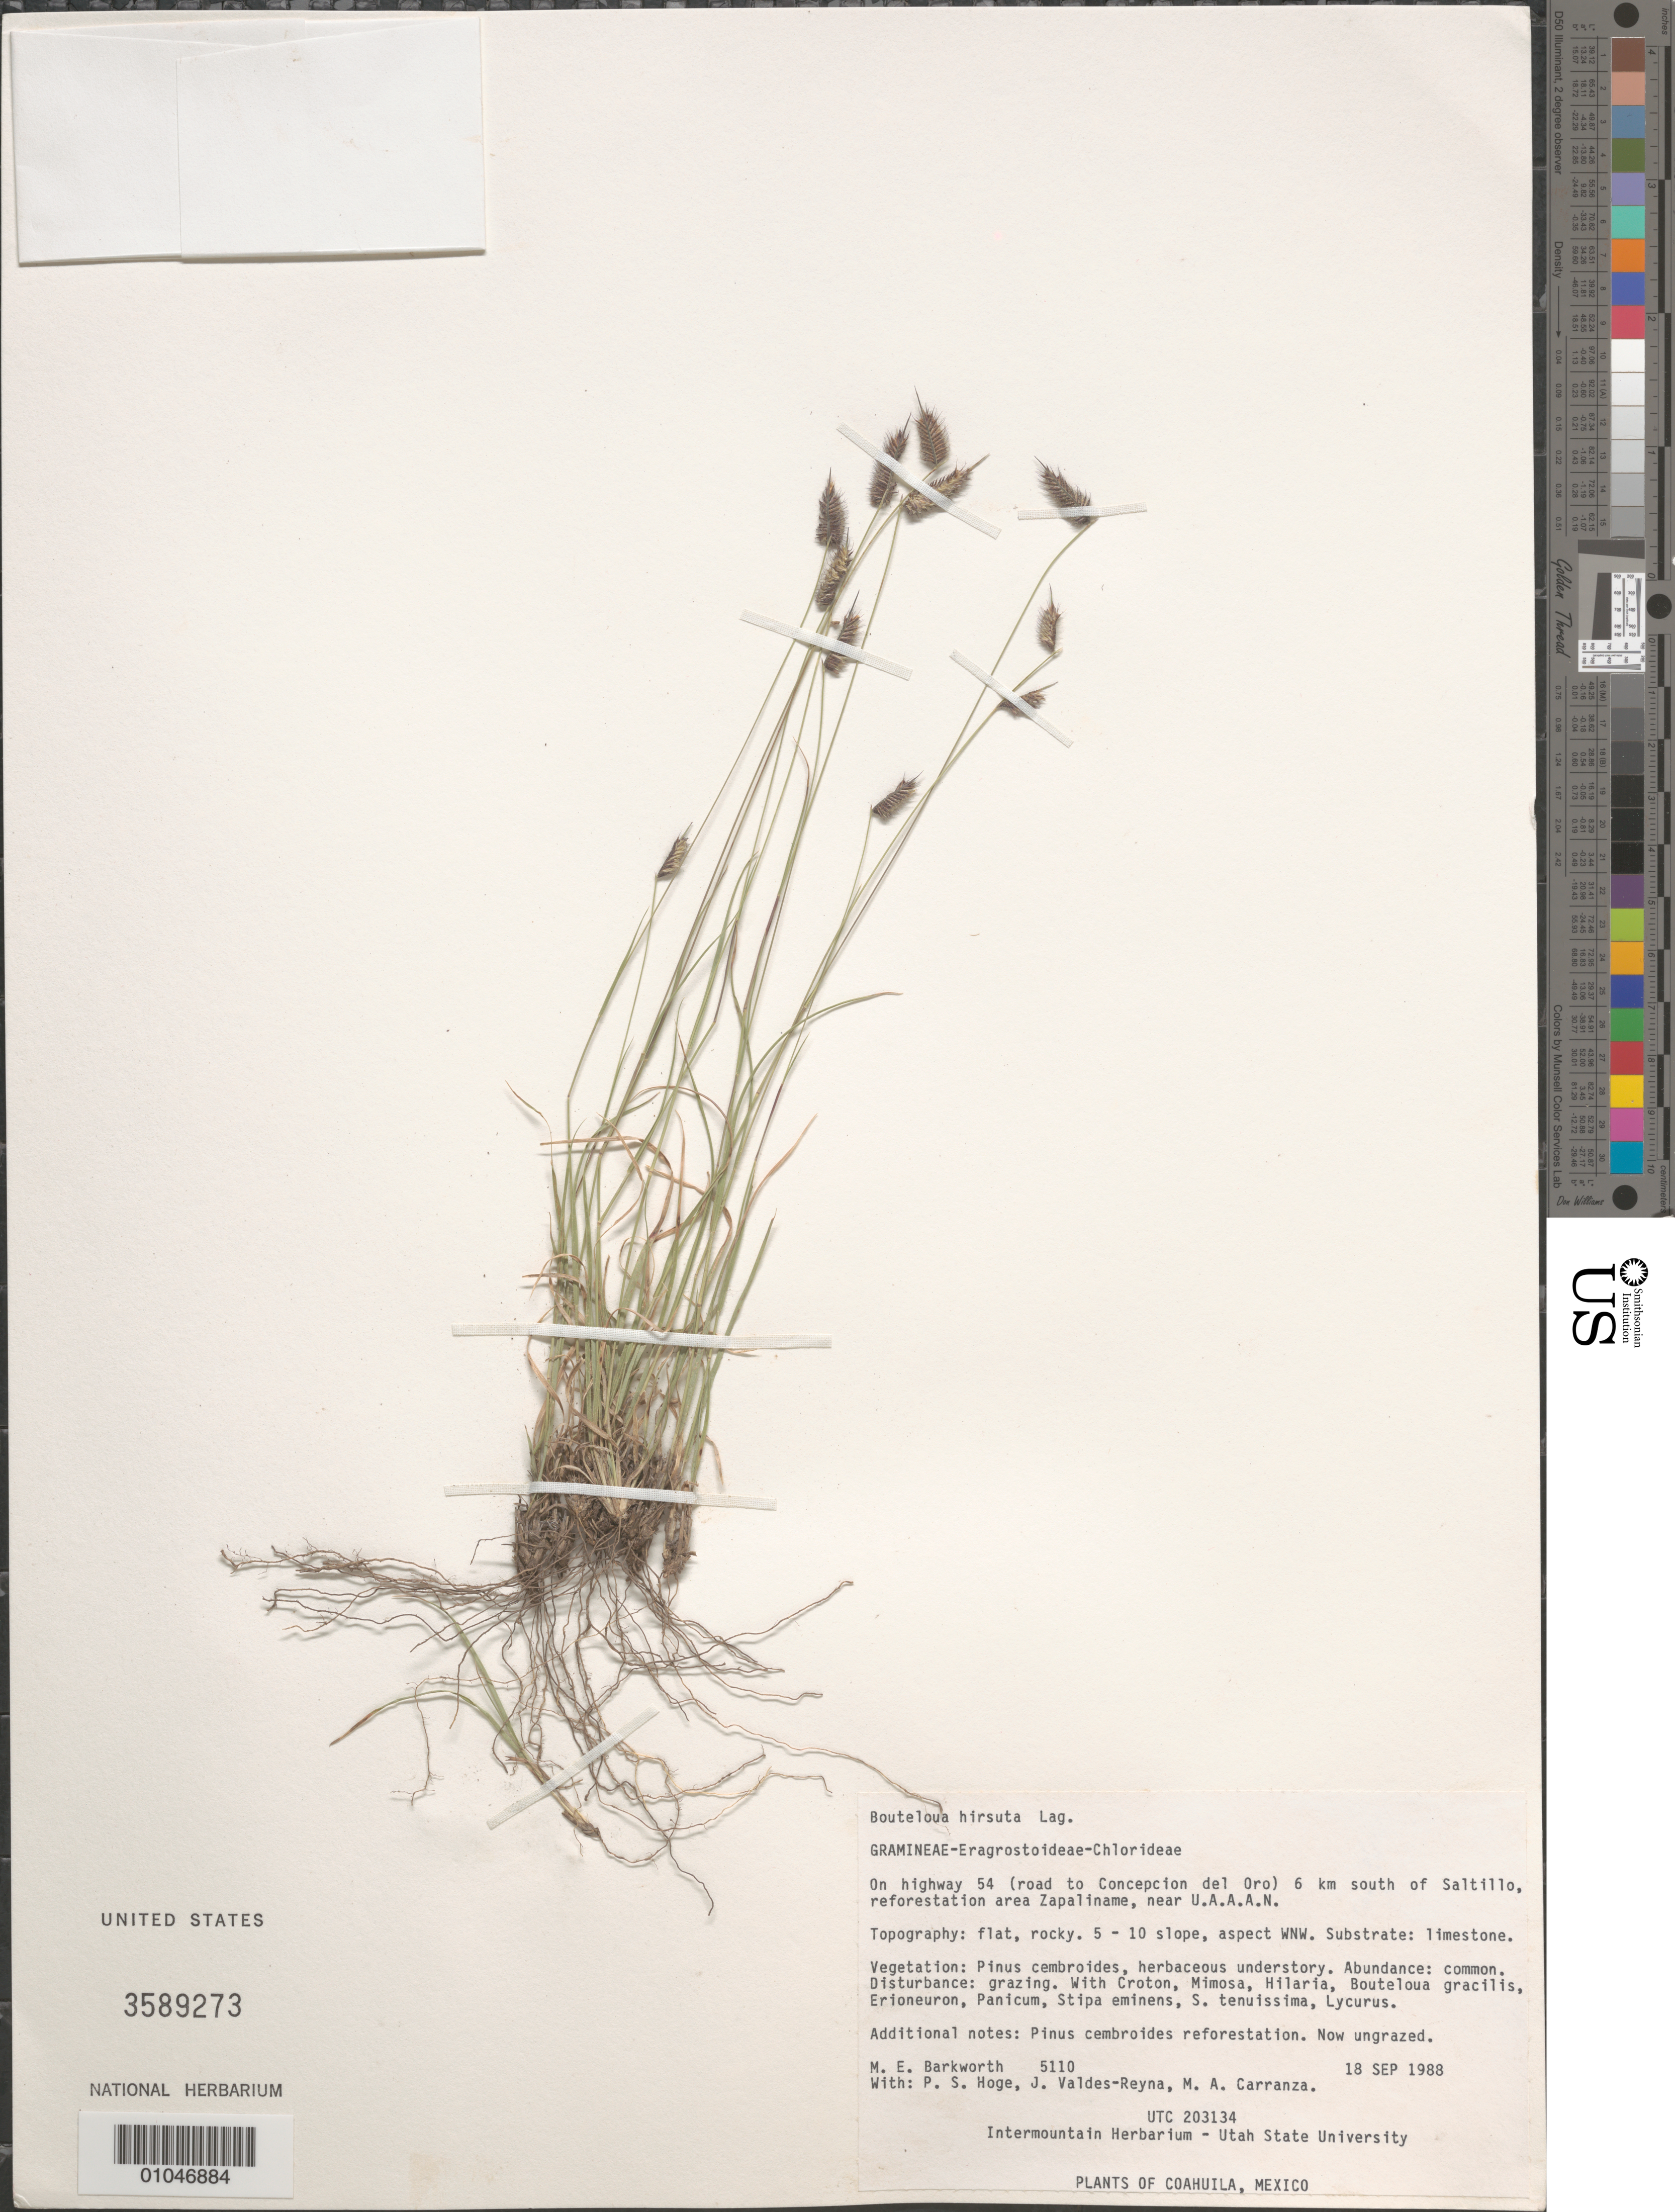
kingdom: Plantae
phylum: Tracheophyta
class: Liliopsida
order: Poales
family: Poaceae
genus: Bouteloua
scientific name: Bouteloua hirsuta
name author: Lag.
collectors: M. E. Barkworth, J. Valdés-Reyna, P. S. Hoge & M. A. Carranza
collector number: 5110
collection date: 1988-09-18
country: Mexico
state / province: Coahuila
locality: On highway 54 (road from Saltillo to Concepcion del Oro), 6 km S of Saltillo, reforestation area Zapaliname, near U.A.A.A.N.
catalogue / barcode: US 3589273